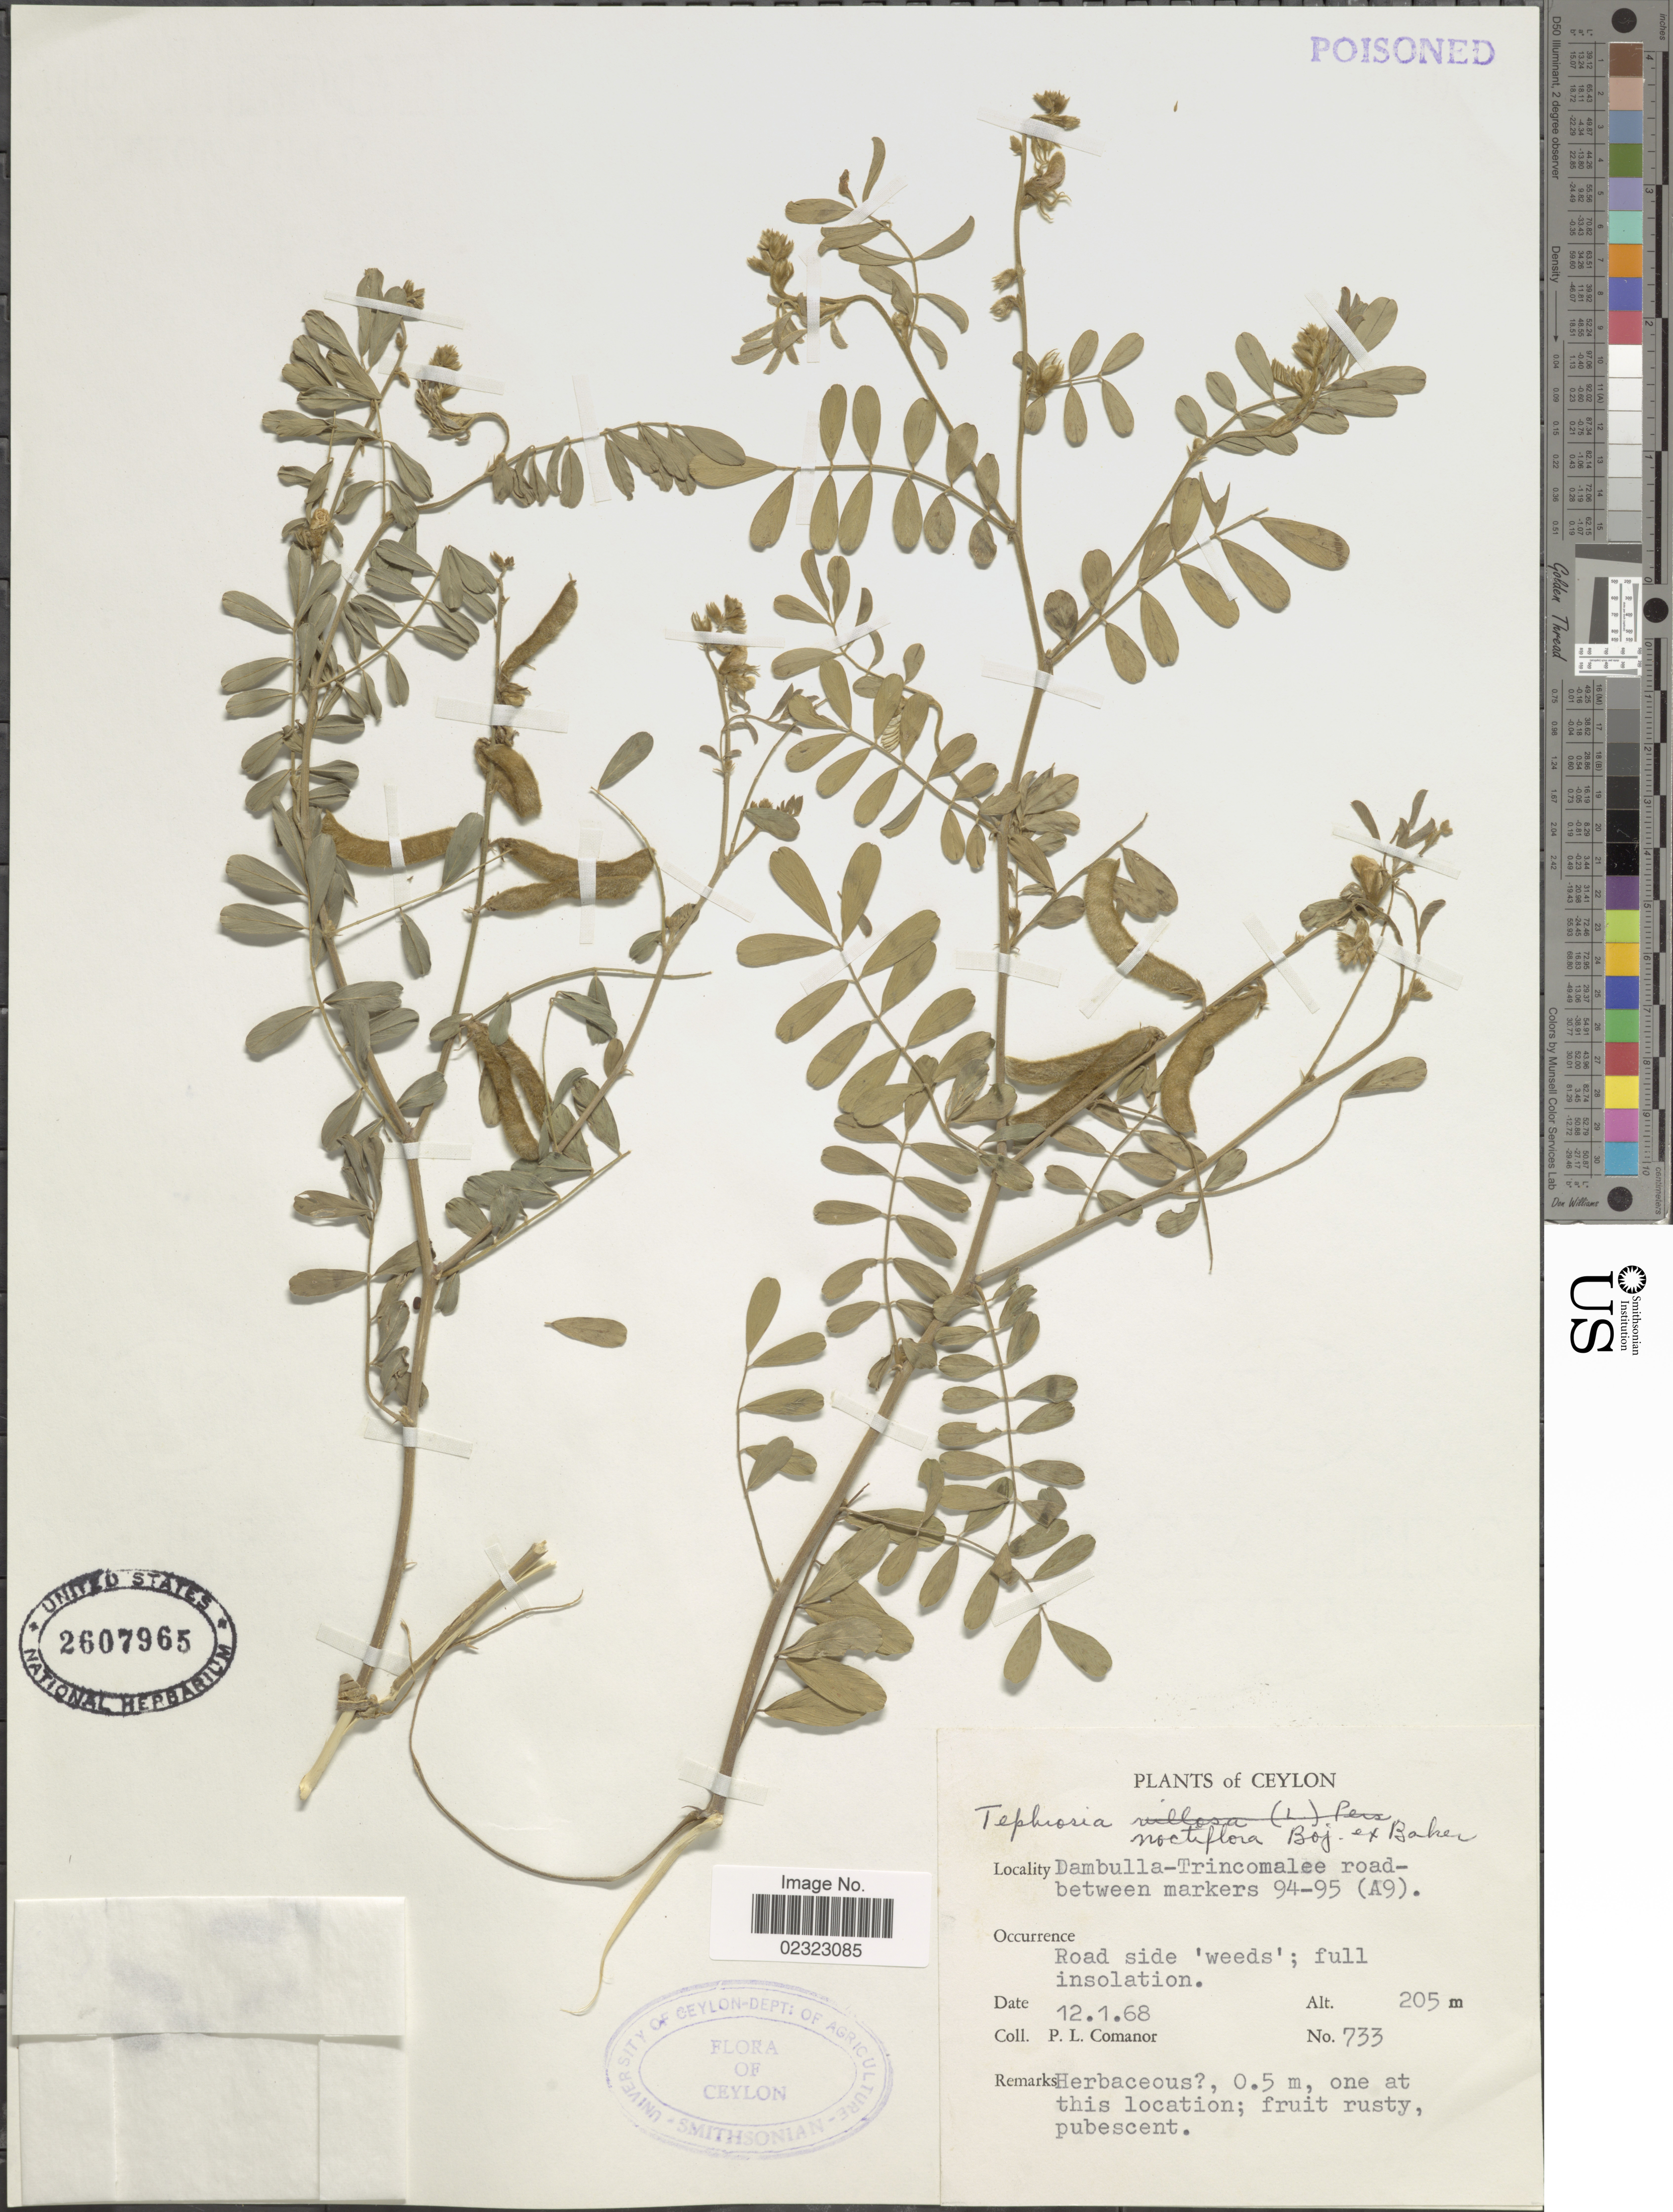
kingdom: Plantae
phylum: Tracheophyta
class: Magnoliopsida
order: Fabales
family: Fabaceae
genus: Tephrosia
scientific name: Tephrosia noctiflora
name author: Bojer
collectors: P. Comanor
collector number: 733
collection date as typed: Transcribed d/m/y: 12/1/68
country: Sri Lanka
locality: Ceylon. Dambulla-Trincomalee road between markers 94-95 (A9)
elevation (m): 205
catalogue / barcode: US 2607965